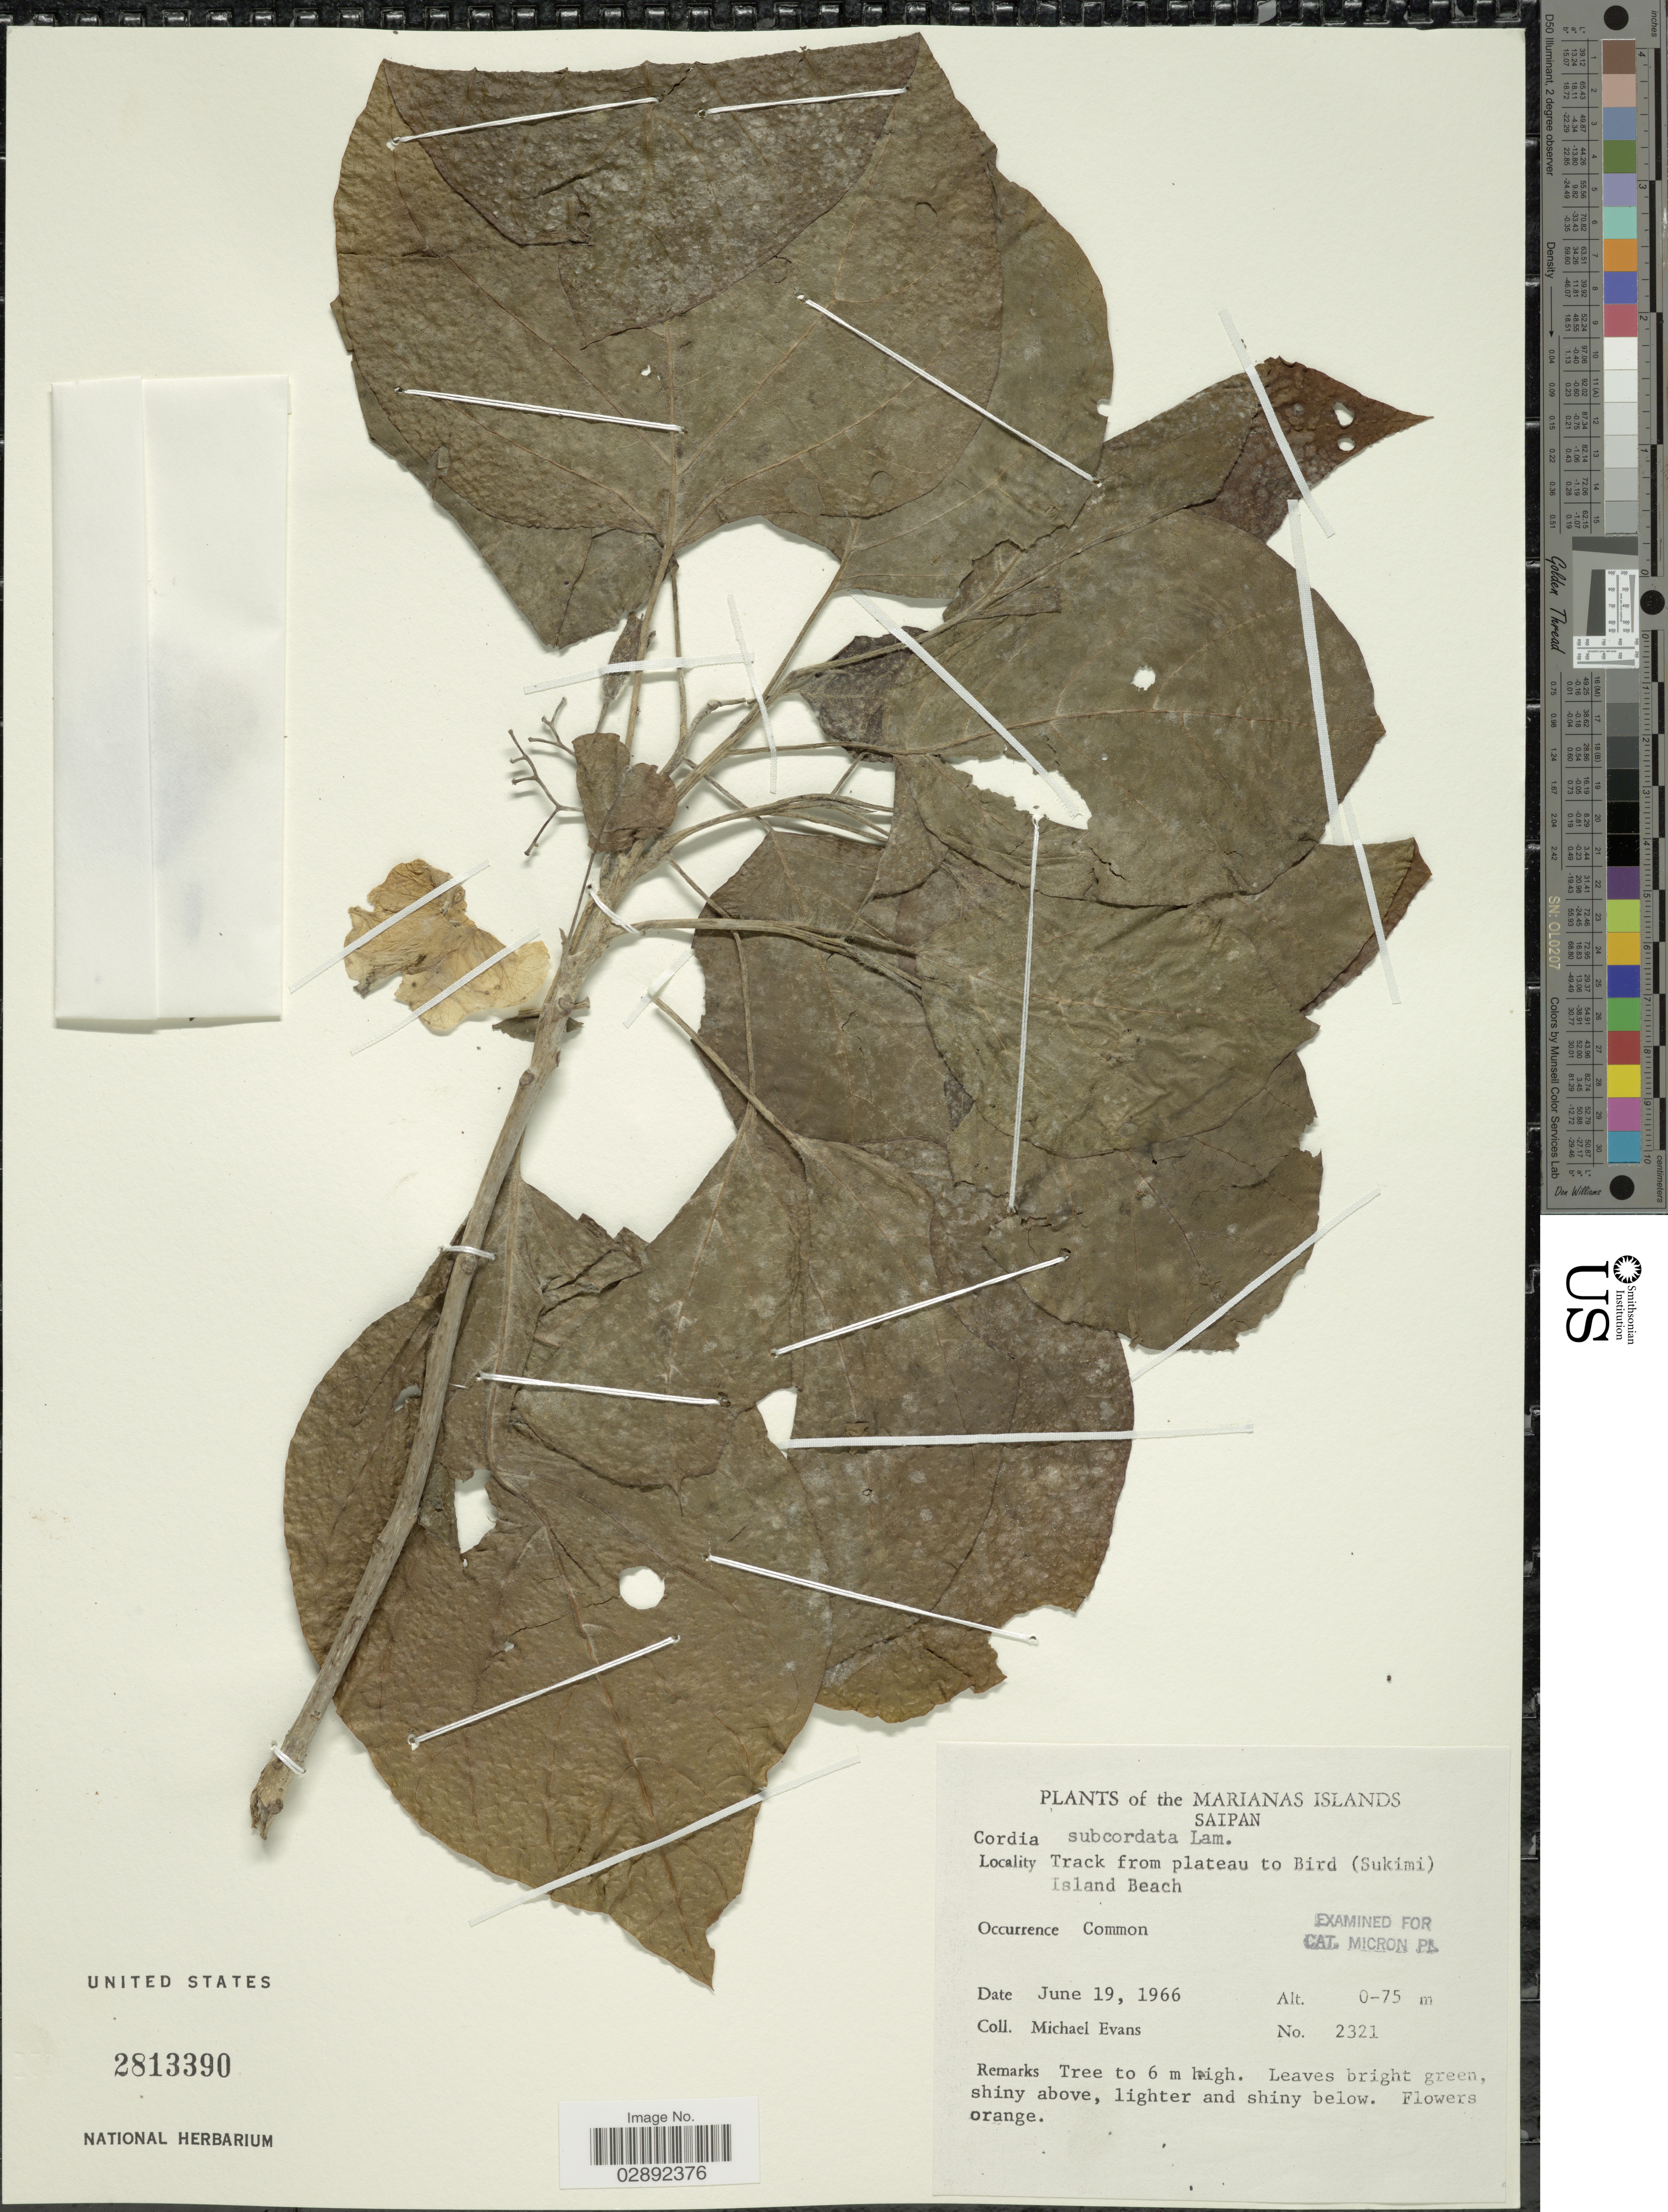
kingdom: Plantae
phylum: Tracheophyta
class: Magnoliopsida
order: Boraginales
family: Cordiaceae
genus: Cordia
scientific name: Cordia subcordata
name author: Lam.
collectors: M. Evans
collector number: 2321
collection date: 1966-06-19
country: Northern Mariana Islands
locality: Marianas Islands. Saipan. Track from plateau to Bird (Sukimi) Island Beach.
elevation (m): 0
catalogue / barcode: US 2813390